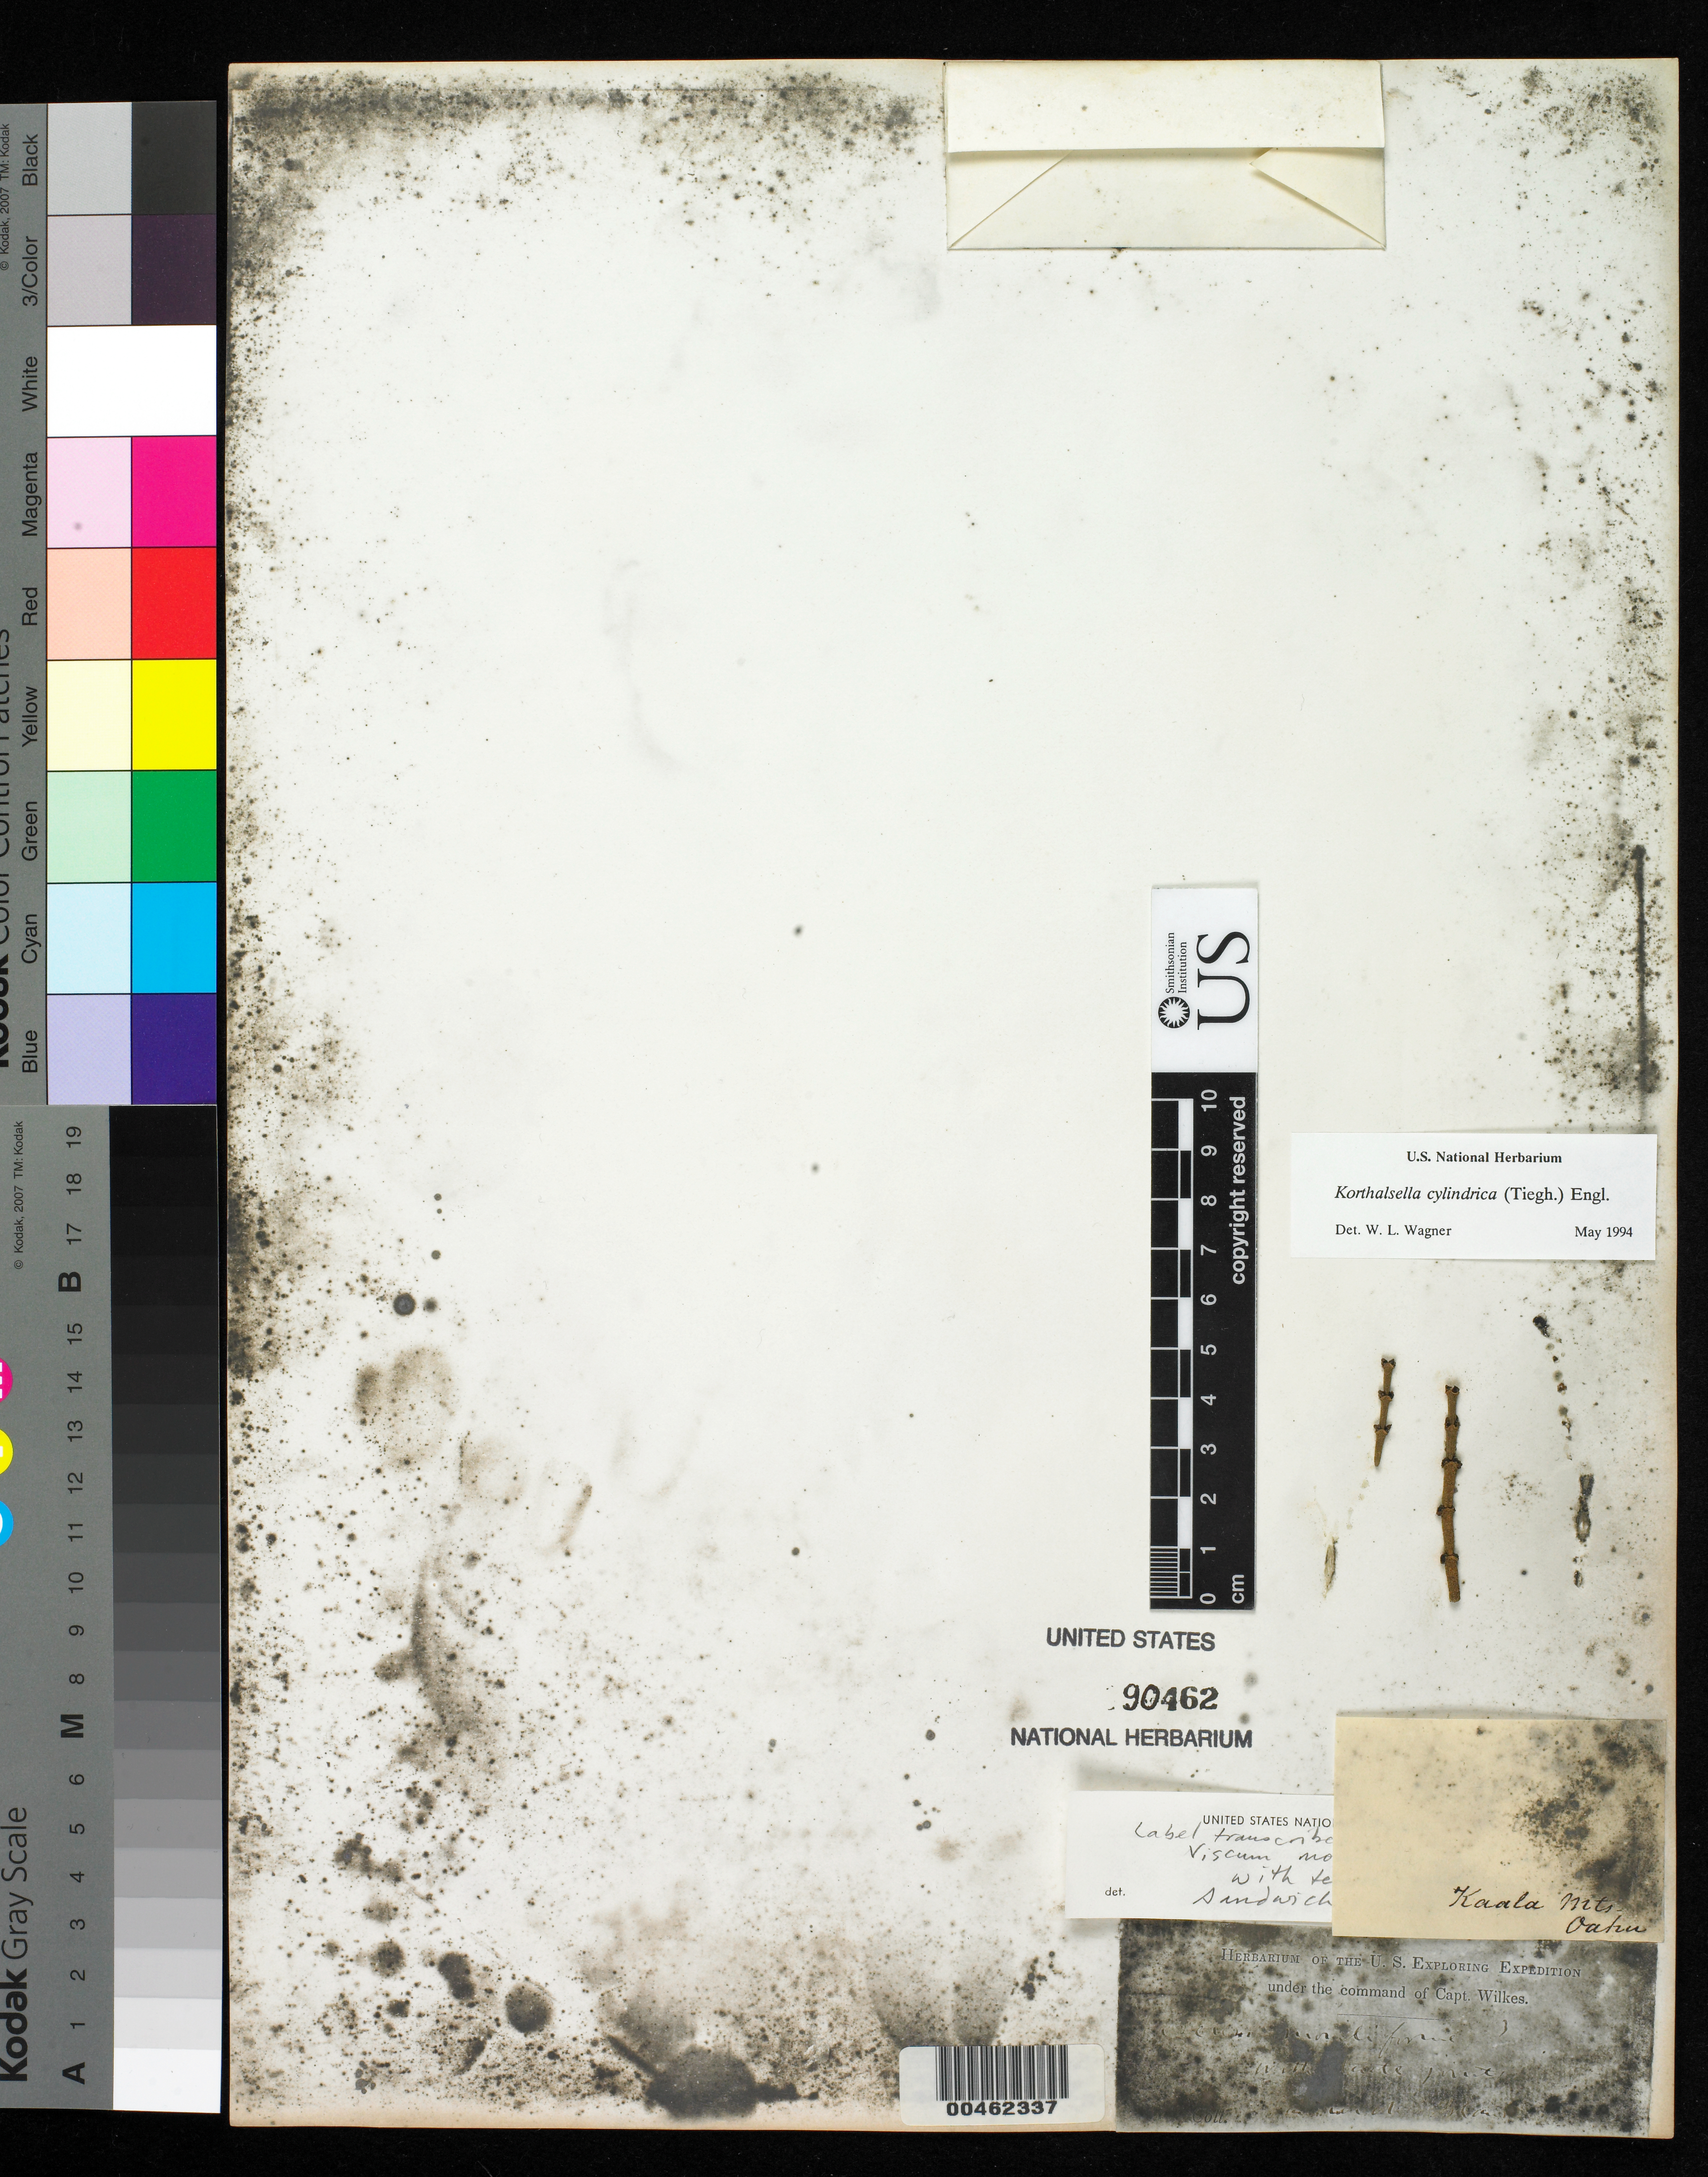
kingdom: Plantae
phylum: Tracheophyta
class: Magnoliopsida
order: Santalales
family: Viscaceae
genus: Korthalsella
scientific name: Korthalsella cylindrica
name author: (Tiegh.) Engl.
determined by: Wagner, W. L., (BOT), Smithsonian Institution - National Museum of Natural History (UNITED STATES)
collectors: Wilkes Explor. Exped.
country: United States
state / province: Hawaii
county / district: Honolulu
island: Oahu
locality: Kaala Mts.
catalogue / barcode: US 90462